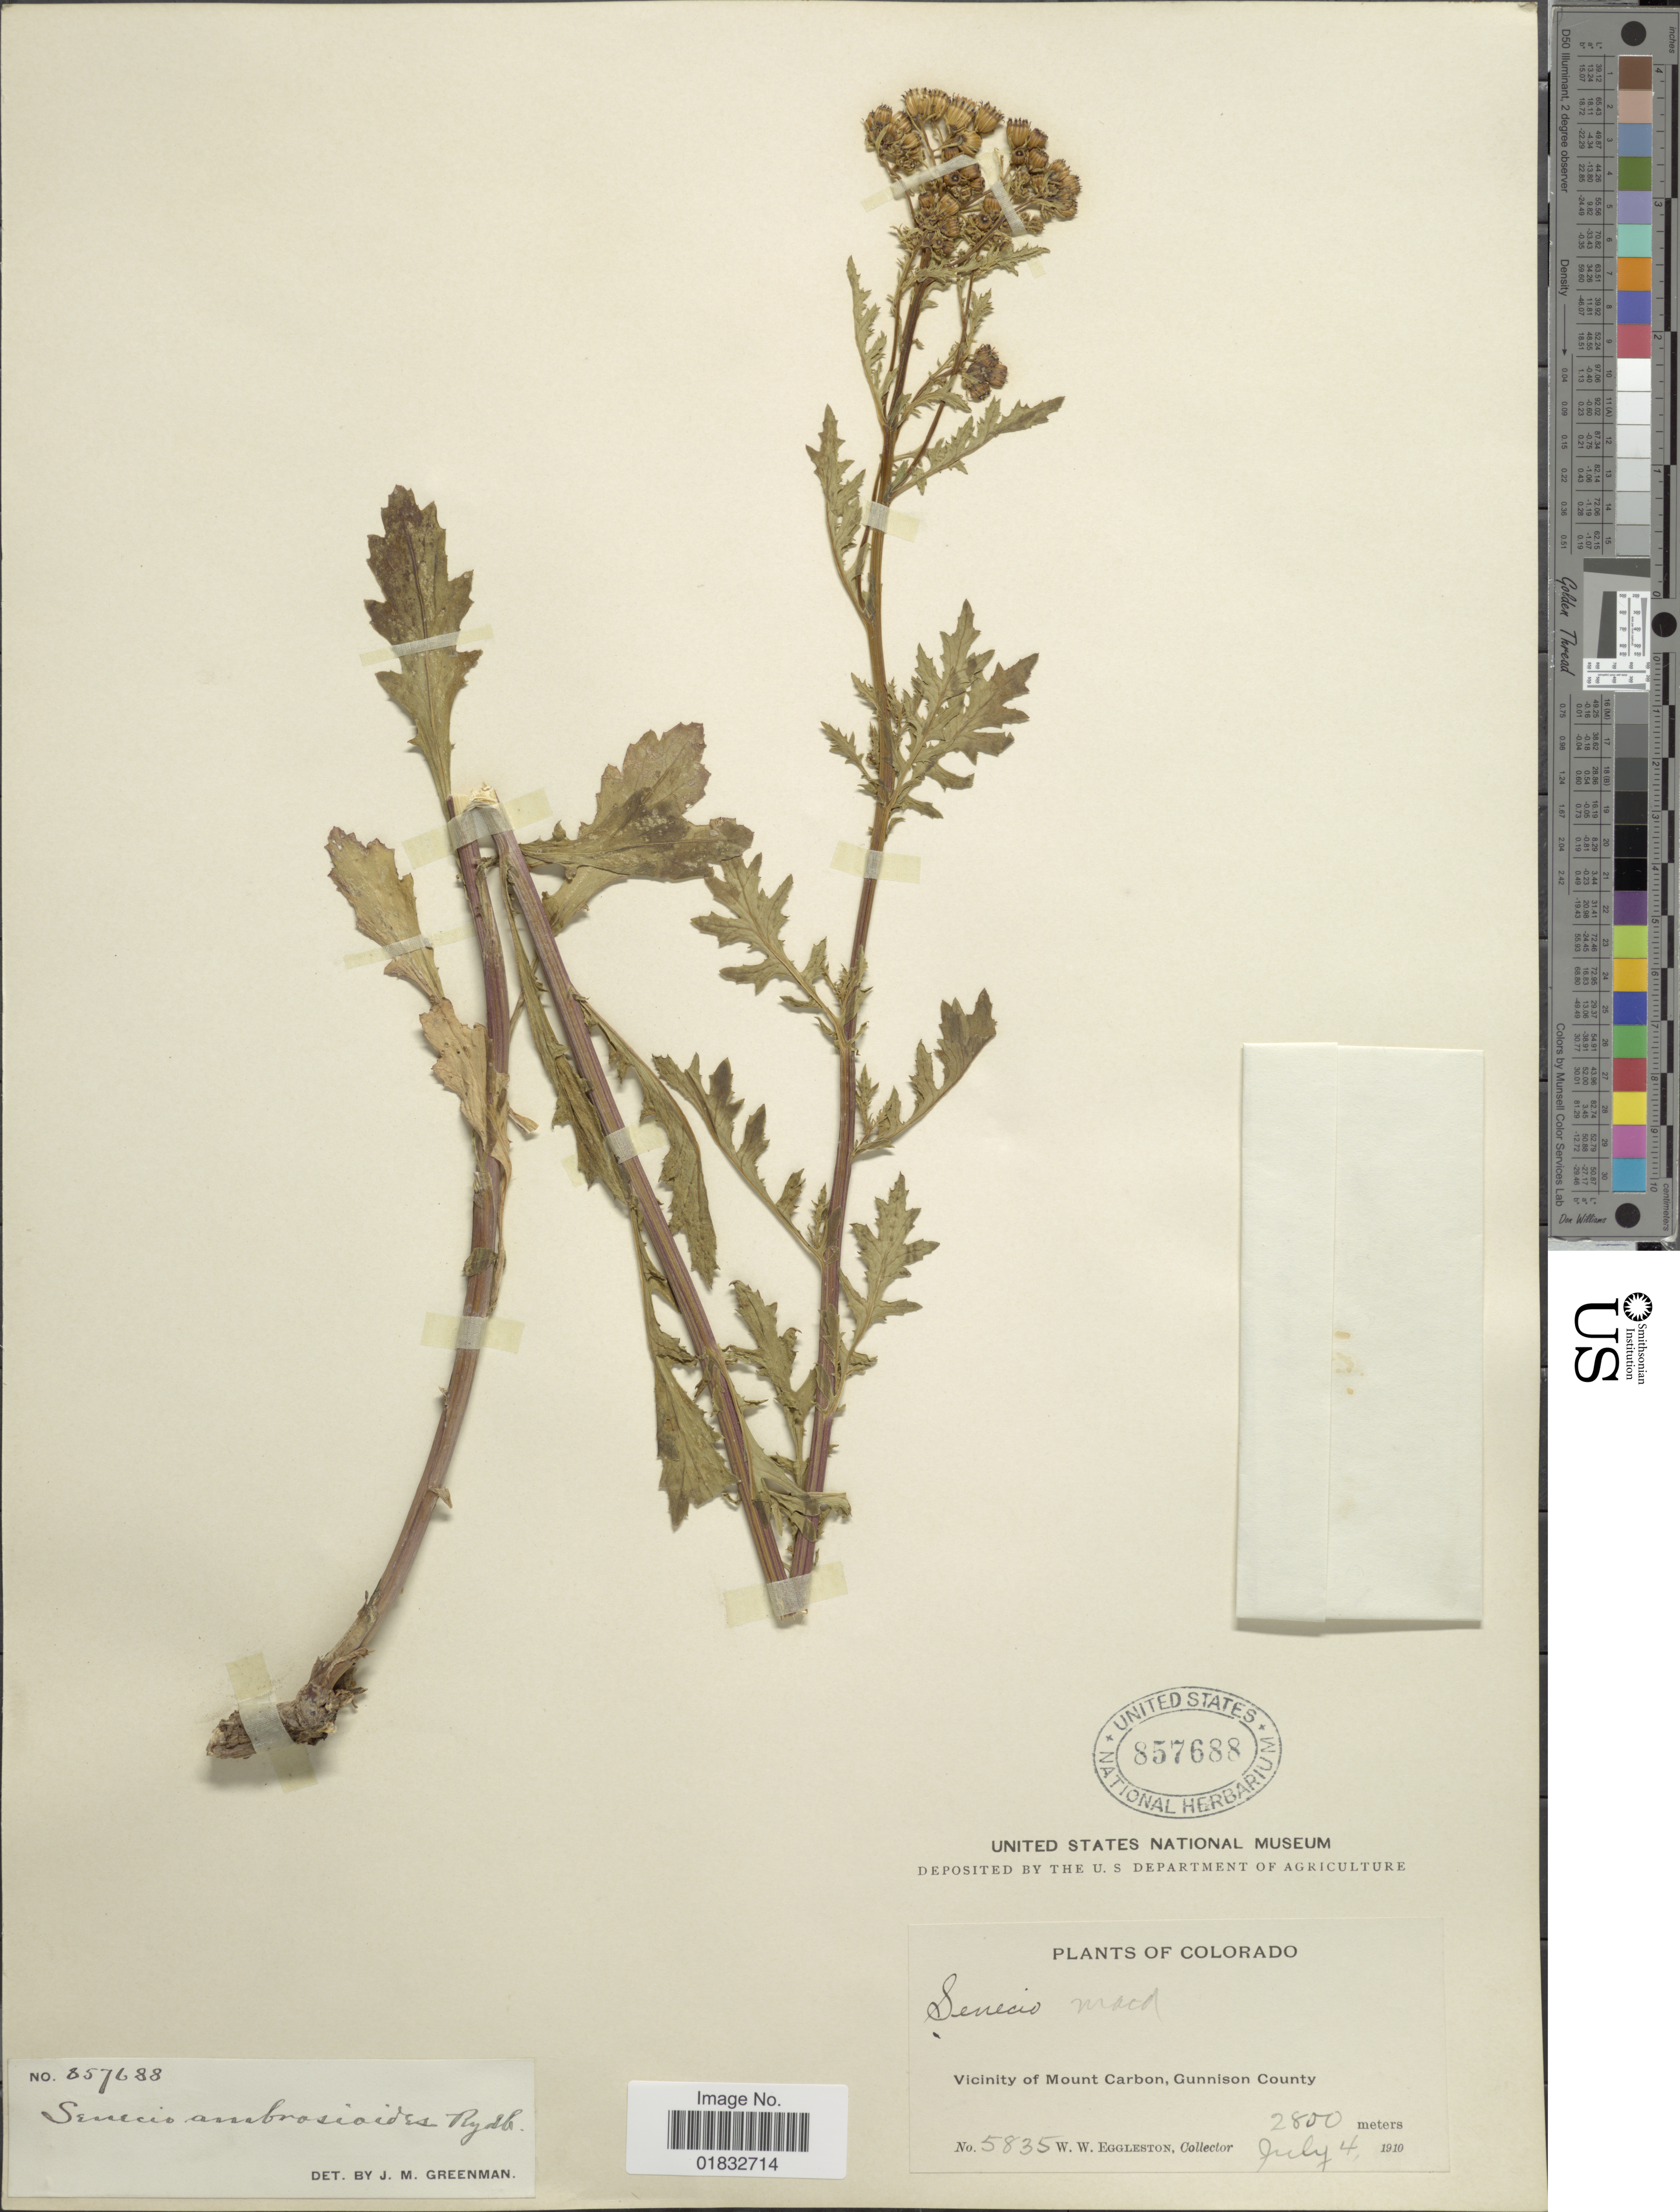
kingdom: Plantae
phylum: Tracheophyta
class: Magnoliopsida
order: Asterales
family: Asteraceae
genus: Senecio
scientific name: Senecio eremophilus var. kingii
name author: (Rydb.) Greenm.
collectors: W. W. Eggleston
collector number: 5835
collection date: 1910-07-04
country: United States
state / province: Colorado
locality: Vicinity of Mount Carbon, Gunnison County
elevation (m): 2800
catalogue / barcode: US 857688